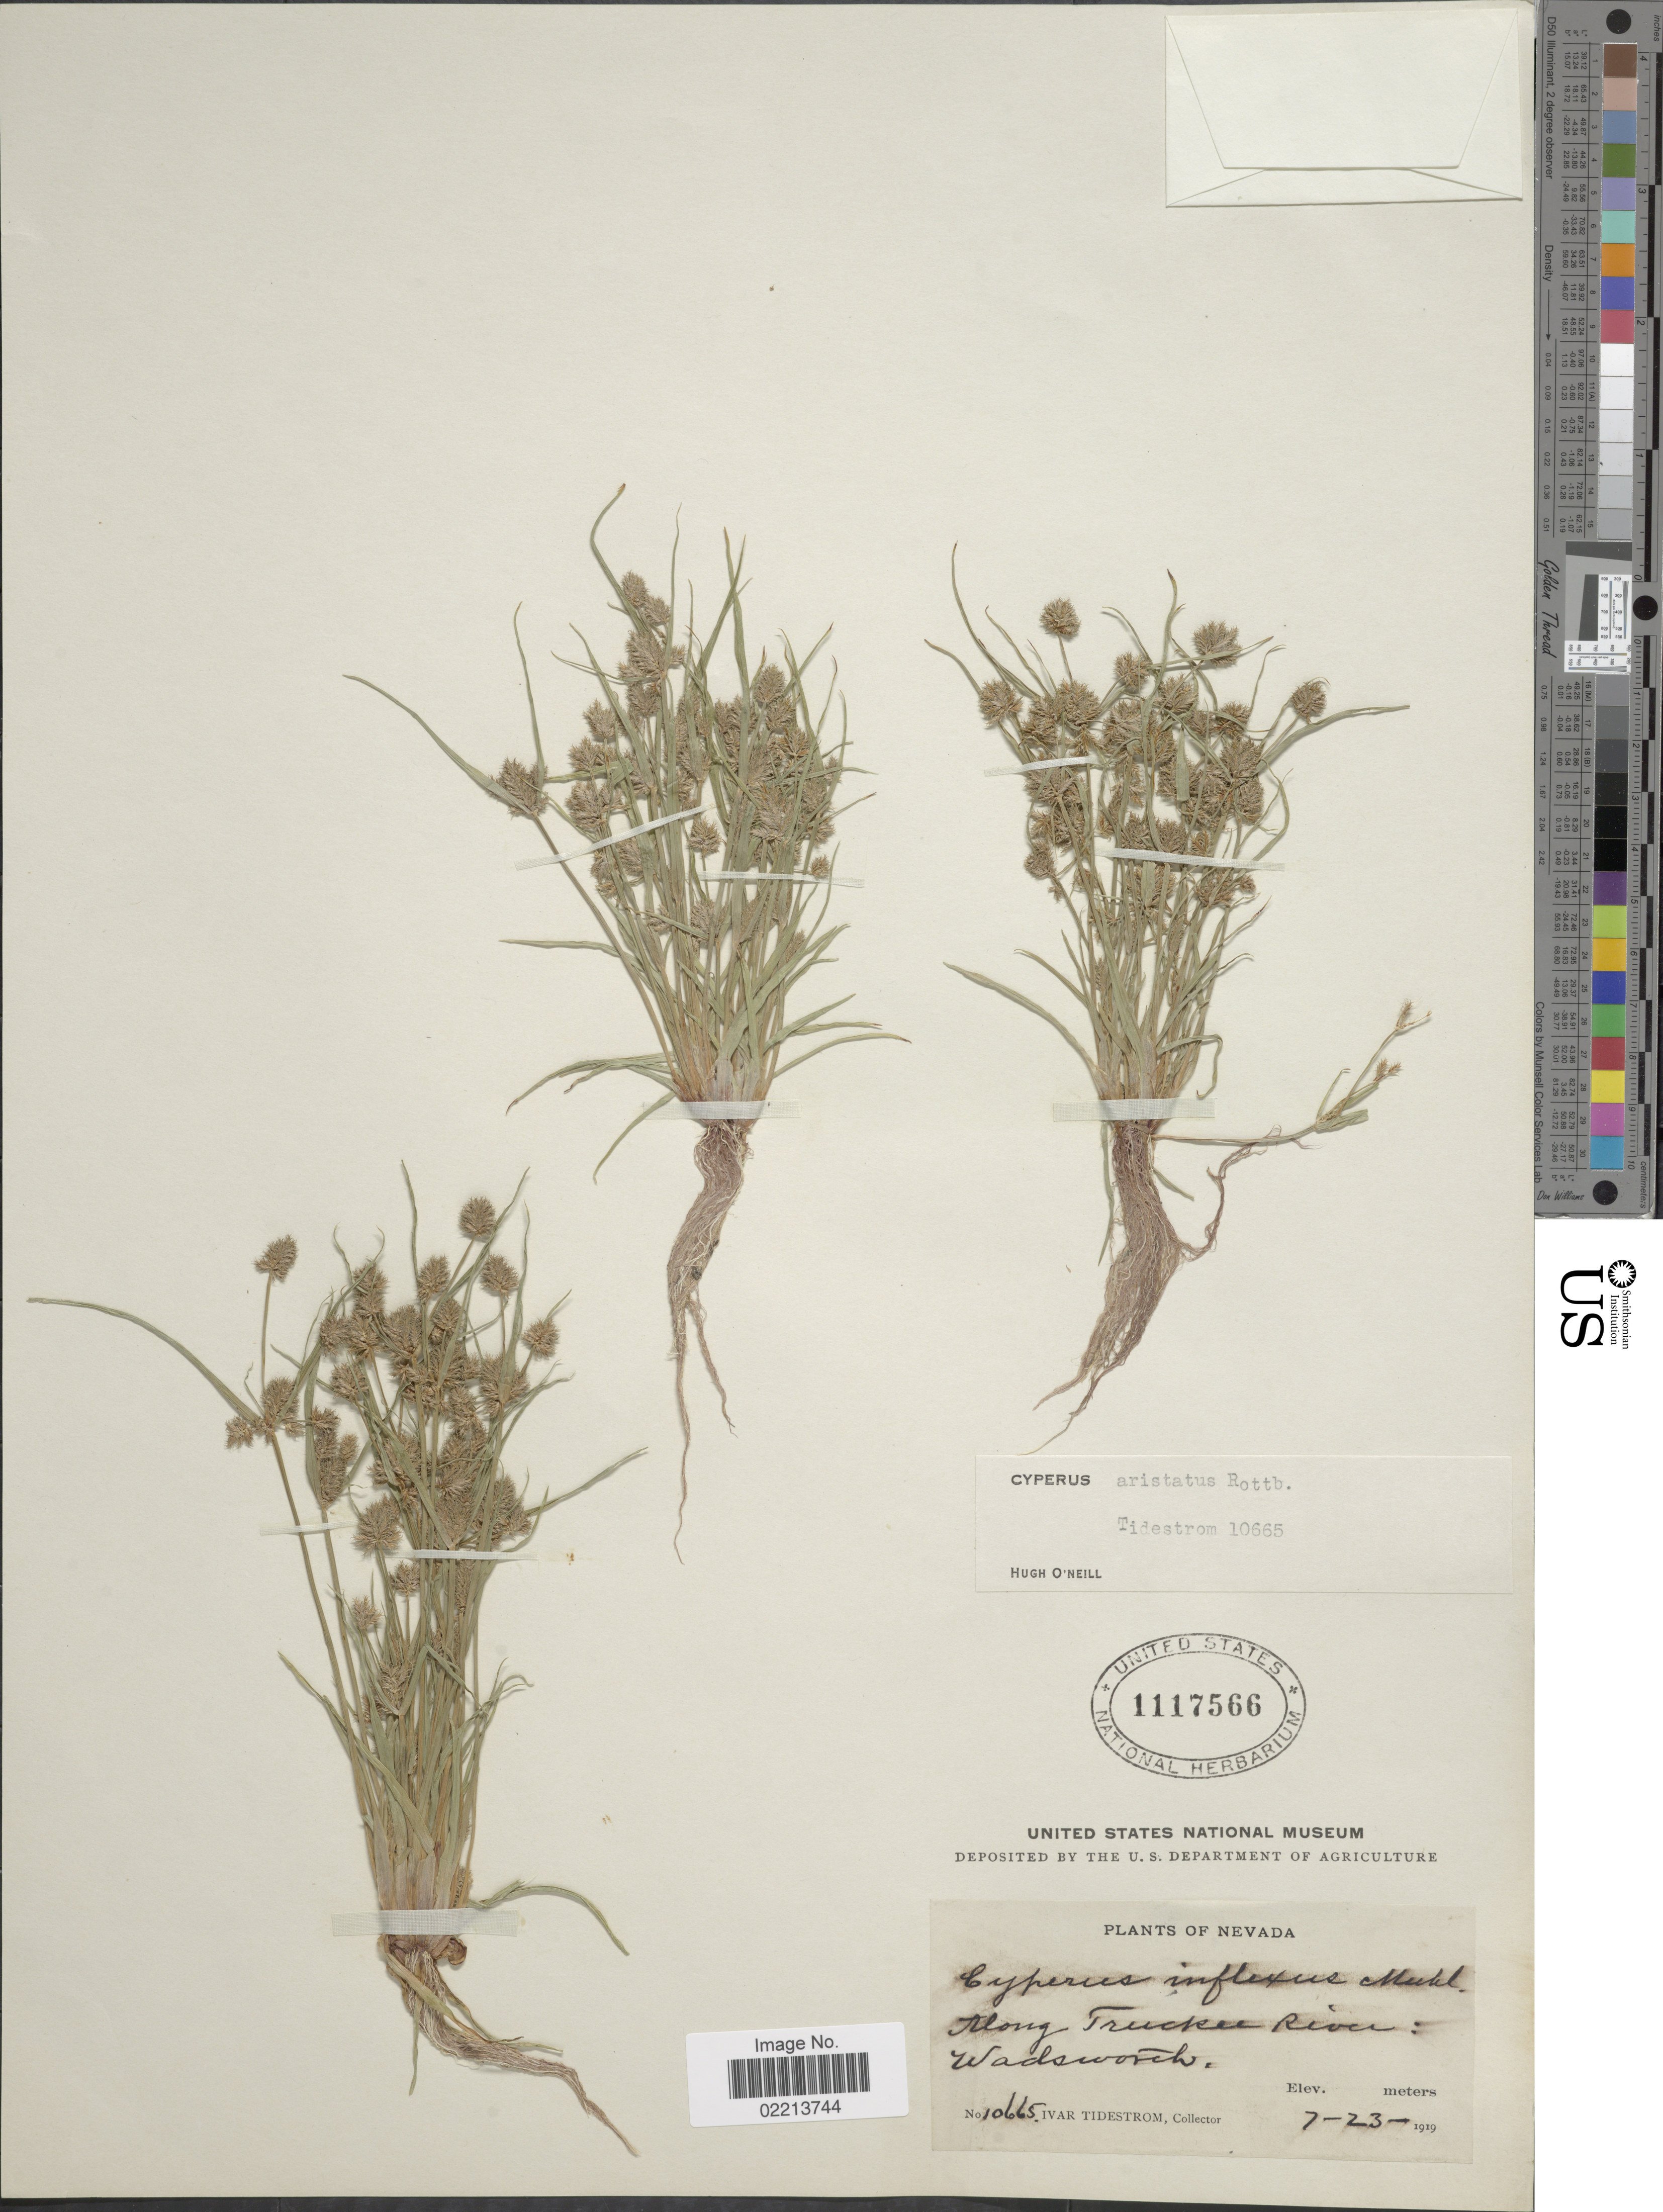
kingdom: Plantae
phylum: Tracheophyta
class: Liliopsida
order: Poales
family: Cyperaceae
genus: Cyperus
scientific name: Cyperus squarrosus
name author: L.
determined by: Strong, Mark T., (BOT), Smithsonian Institution - National Museum of Natural History (UNITED STATES)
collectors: I. F. Tidestrom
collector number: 10665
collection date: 1919-07-23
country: United States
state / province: Nevada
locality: Along Truckee River: Wadsworth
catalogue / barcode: US 1117566